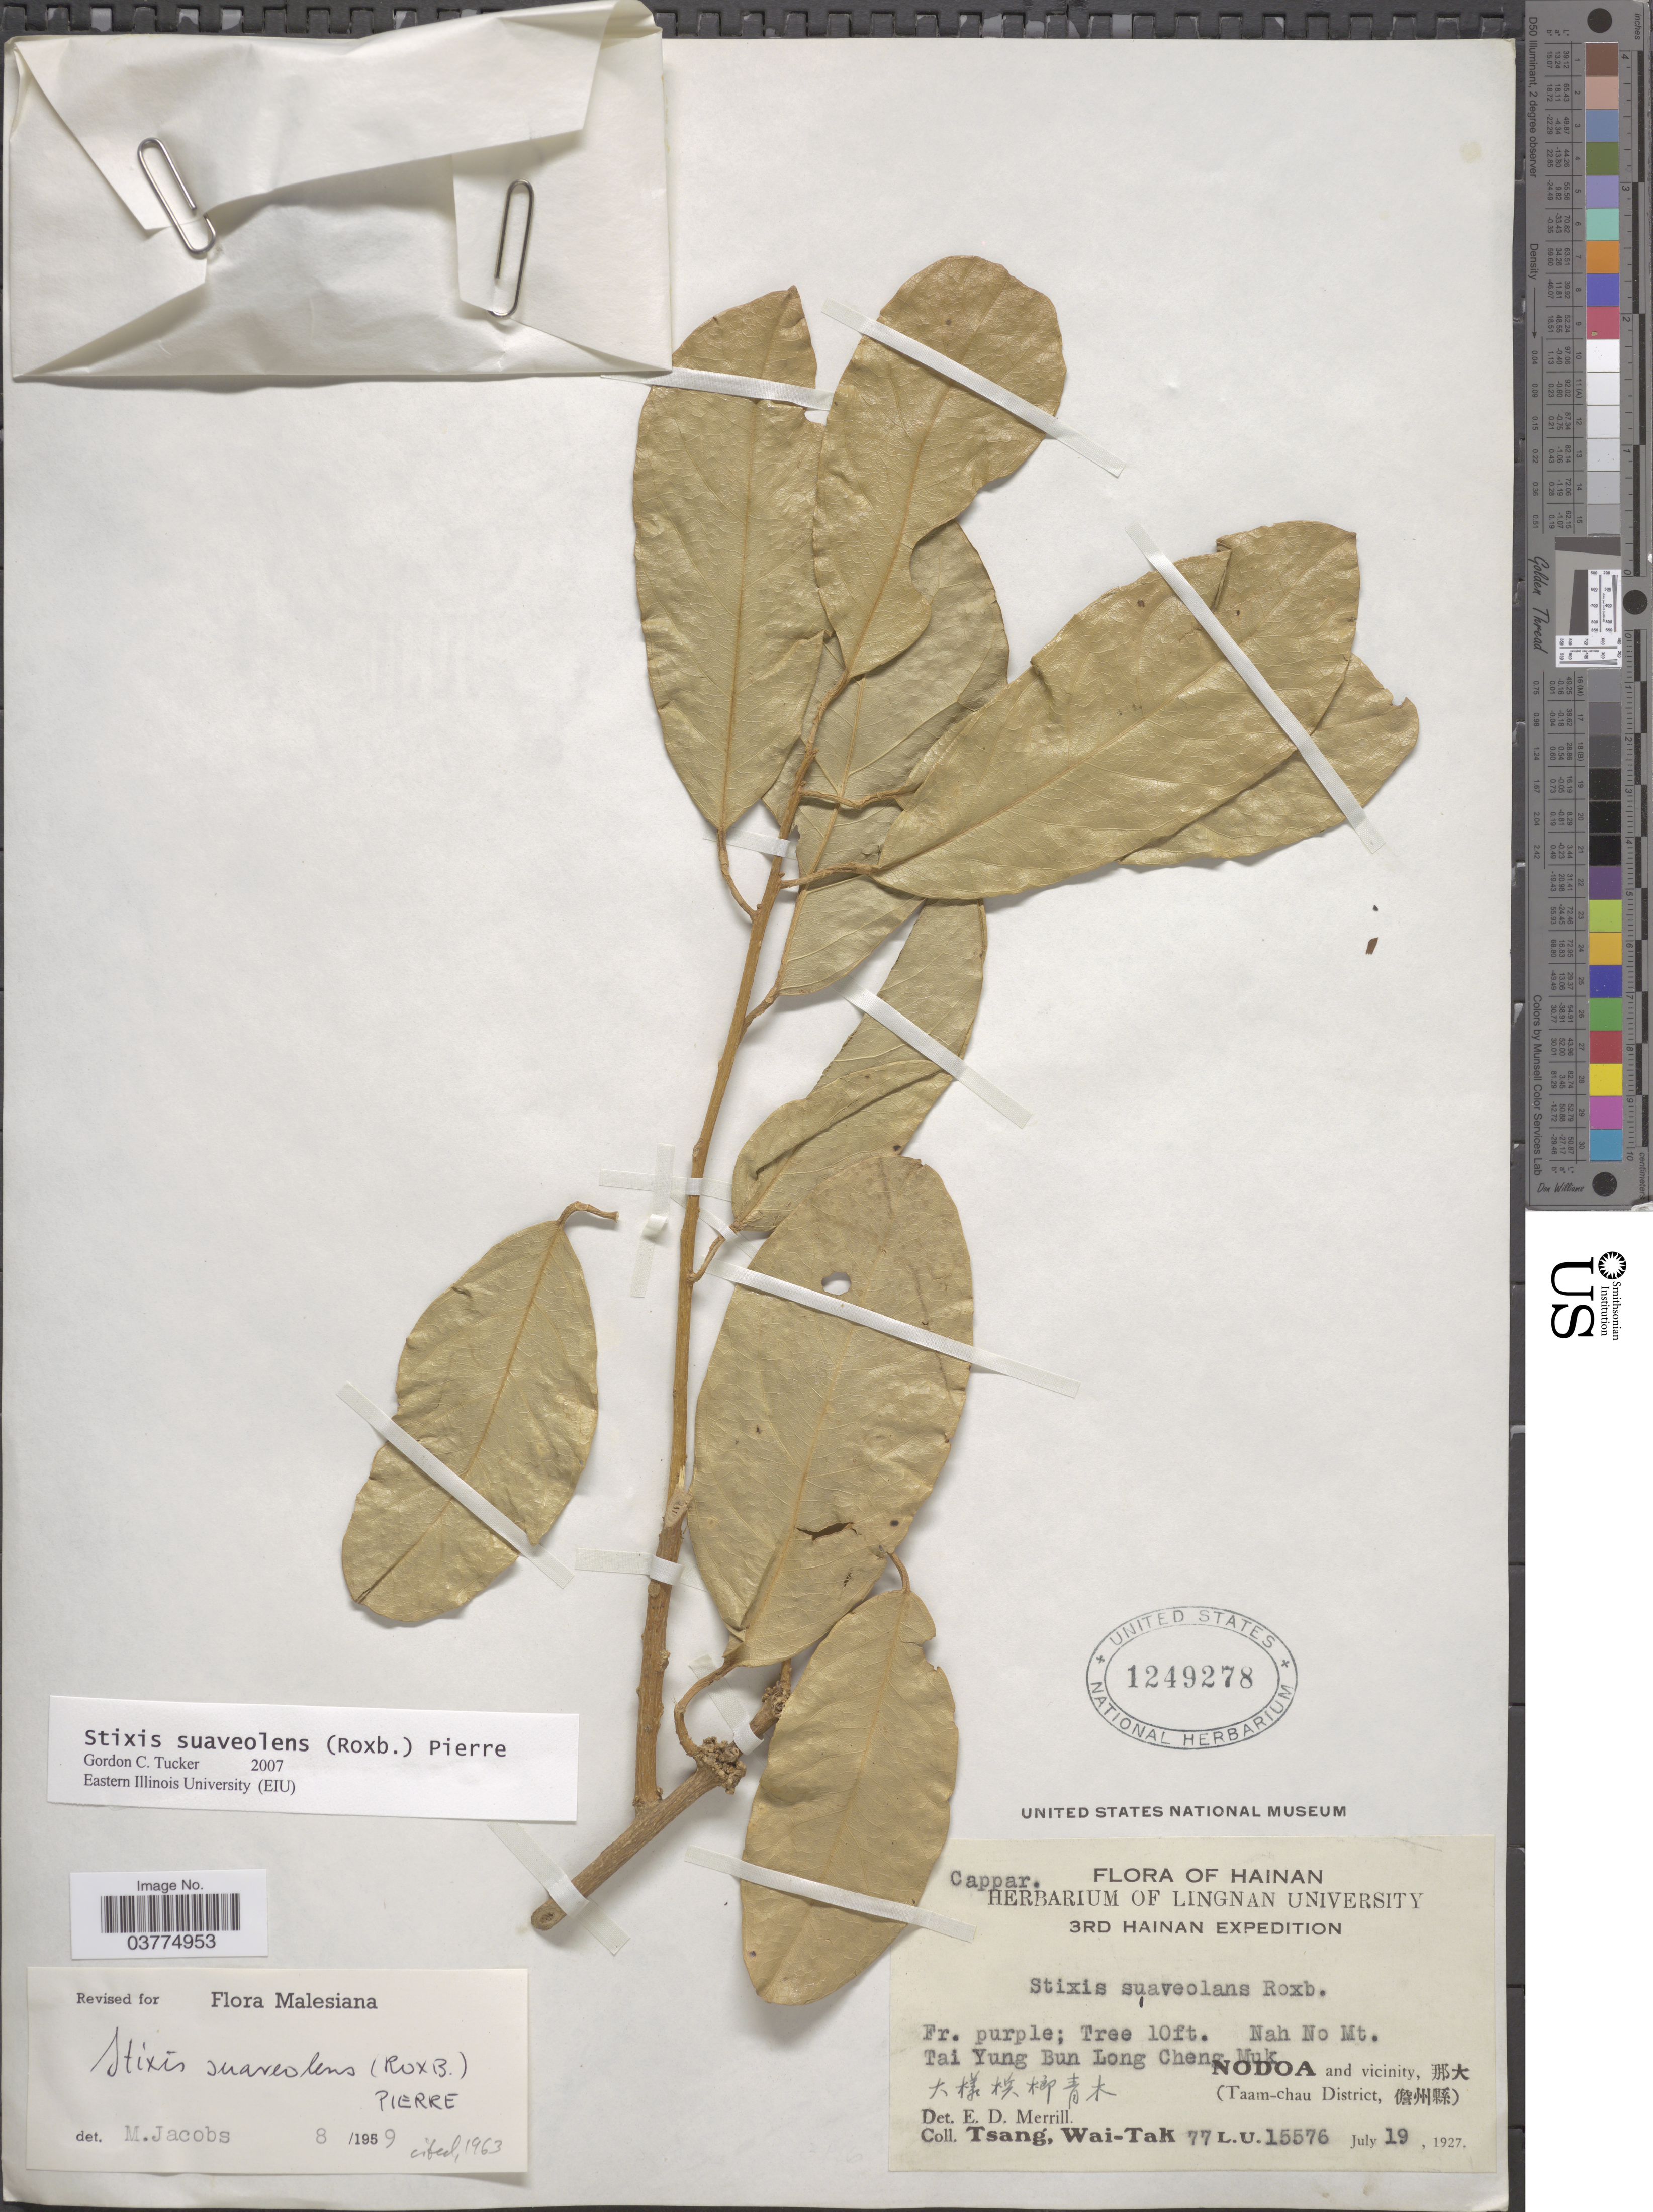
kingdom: Plantae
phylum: Tracheophyta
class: Magnoliopsida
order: Brassicales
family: Stixaceae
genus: Stixis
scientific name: Stixis suaveolens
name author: (Roxburgh) Baill.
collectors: W. T. Tsang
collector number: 77L.U.15576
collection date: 1927-07-19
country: China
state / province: Hainan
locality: Nah No Mt. Tai Yung Bun Long Cheng Muk. Nodoa and vicinity, X. (Taam-chau District, X).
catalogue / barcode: US 1249278